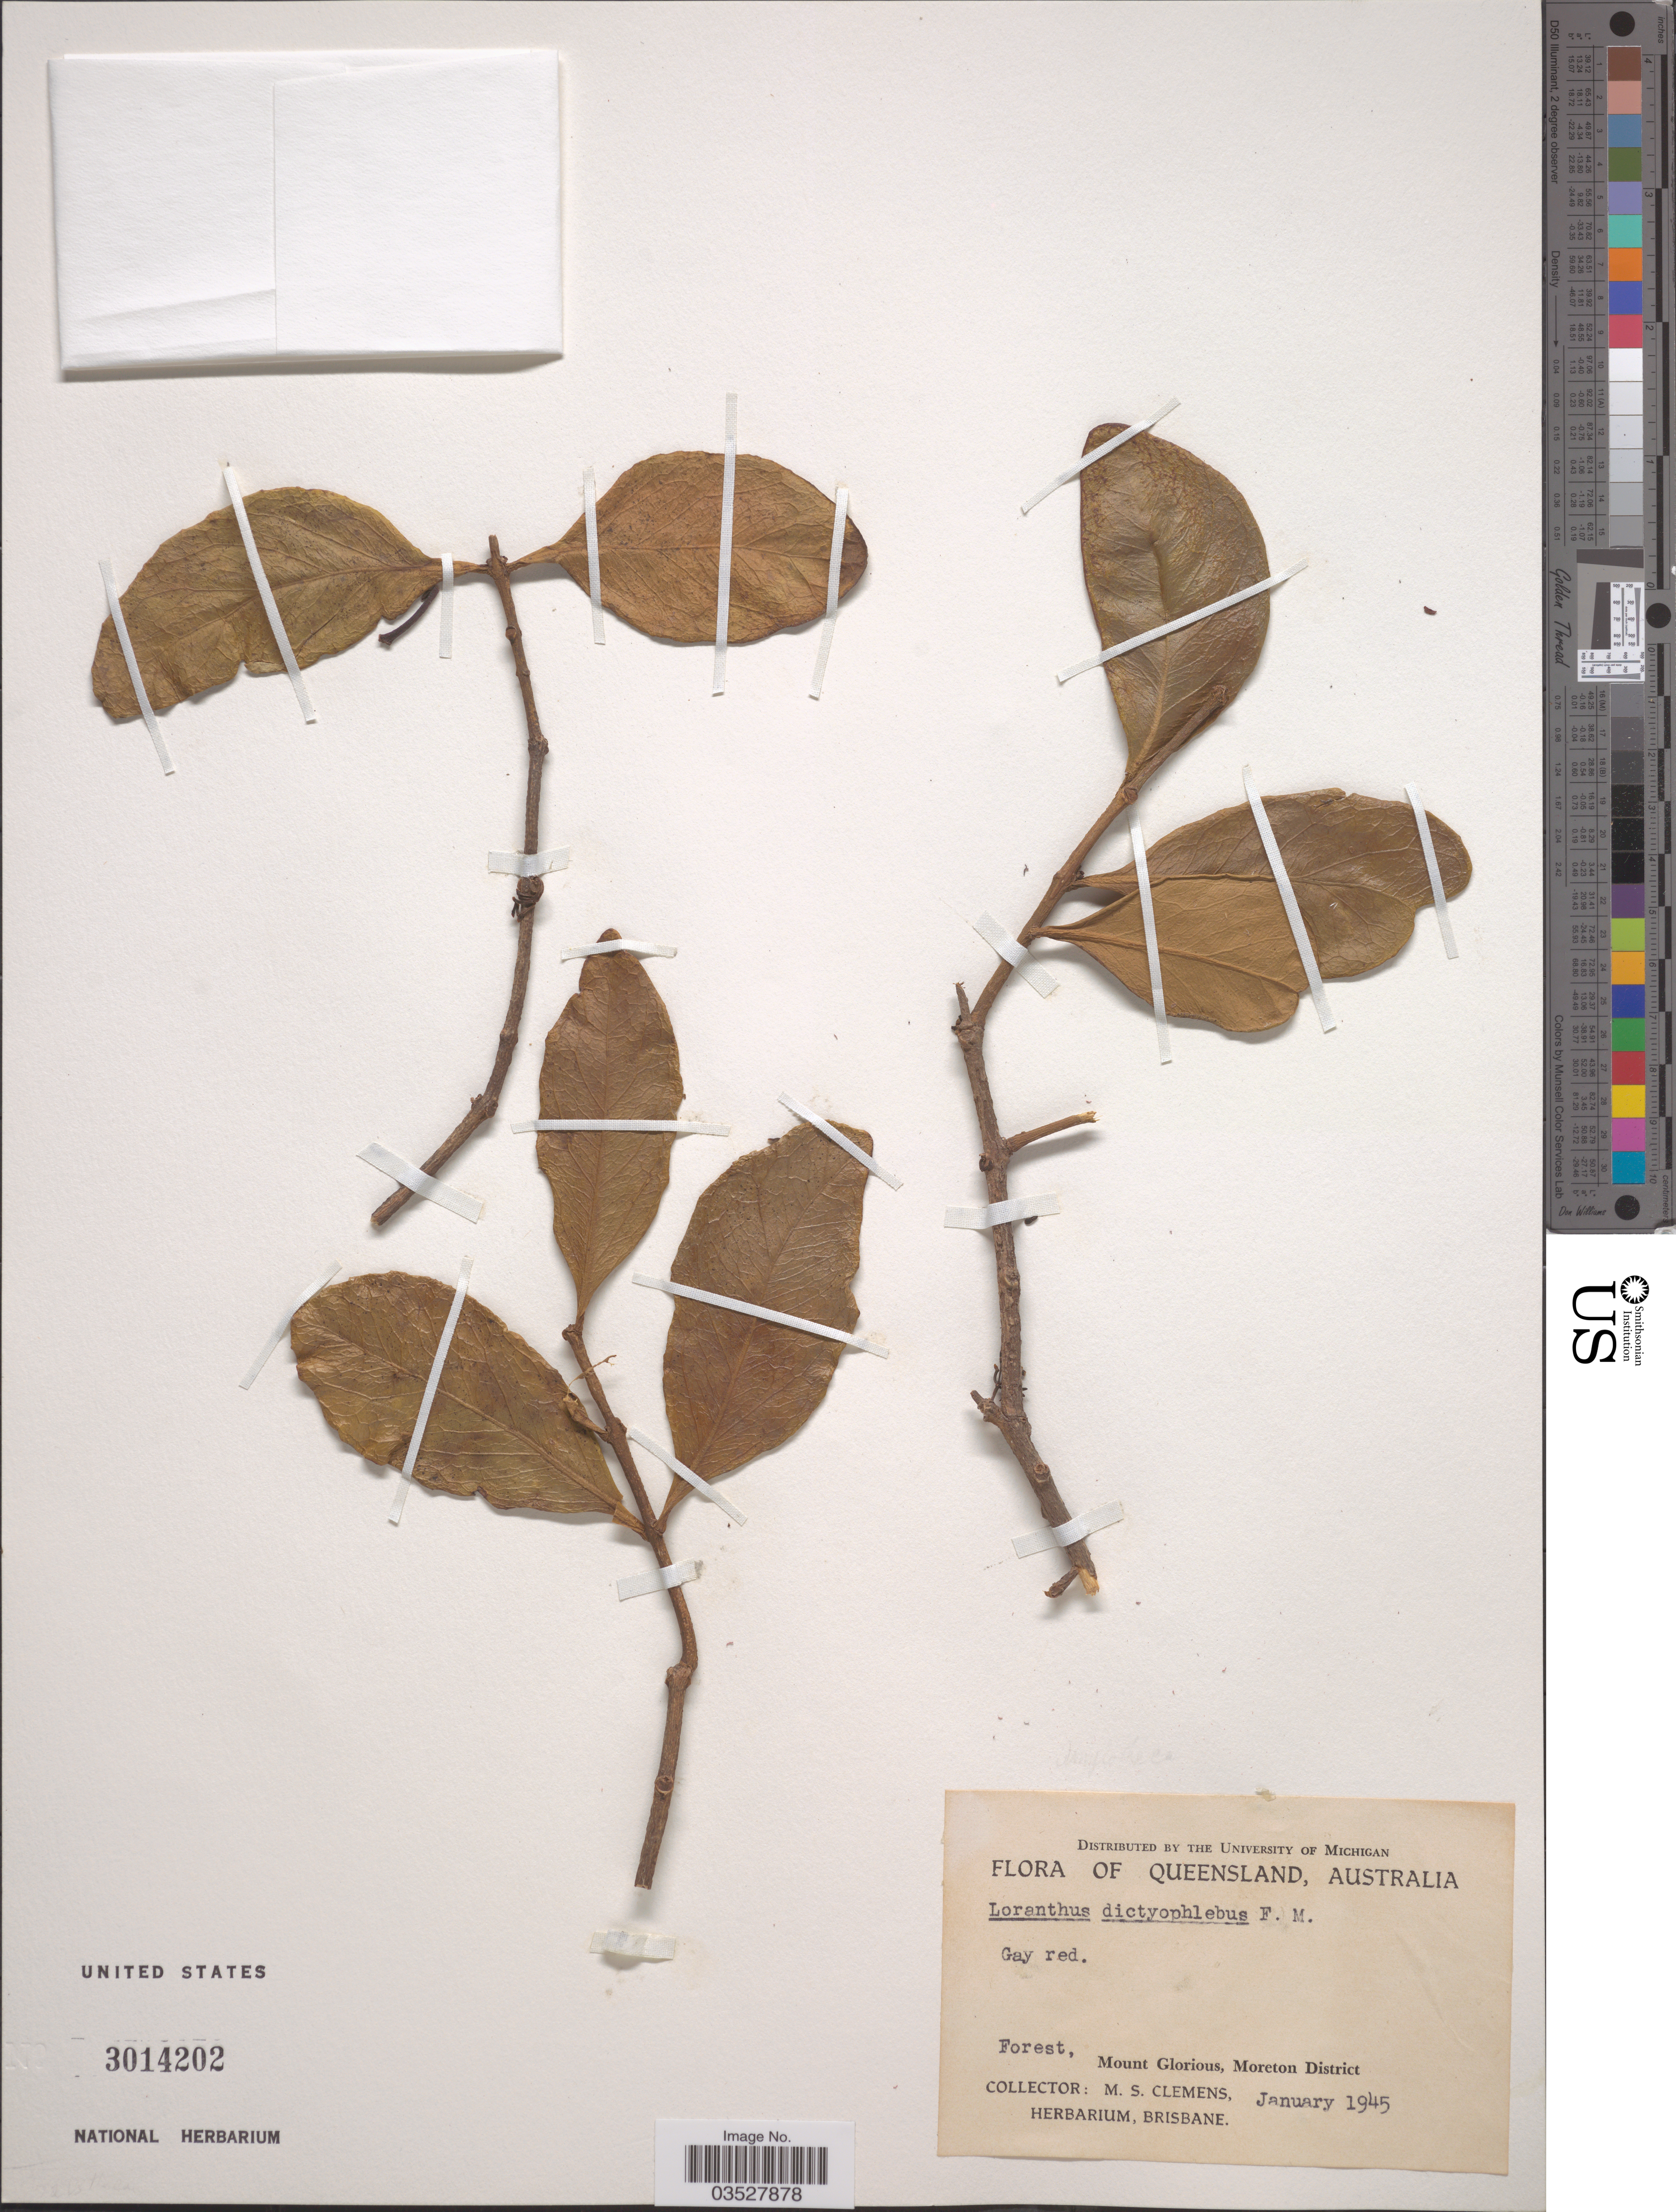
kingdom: Plantae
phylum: Tracheophyta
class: Magnoliopsida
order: Santalales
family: Loranthaceae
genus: Amylotheca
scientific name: Amylotheca dictyophleba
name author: (F. Muell.) Tiegh.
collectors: M. S. Clemens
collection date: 1945-01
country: Australia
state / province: Queensland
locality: Forest, Mount Glorious, Moreton District.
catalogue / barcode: US 3014202